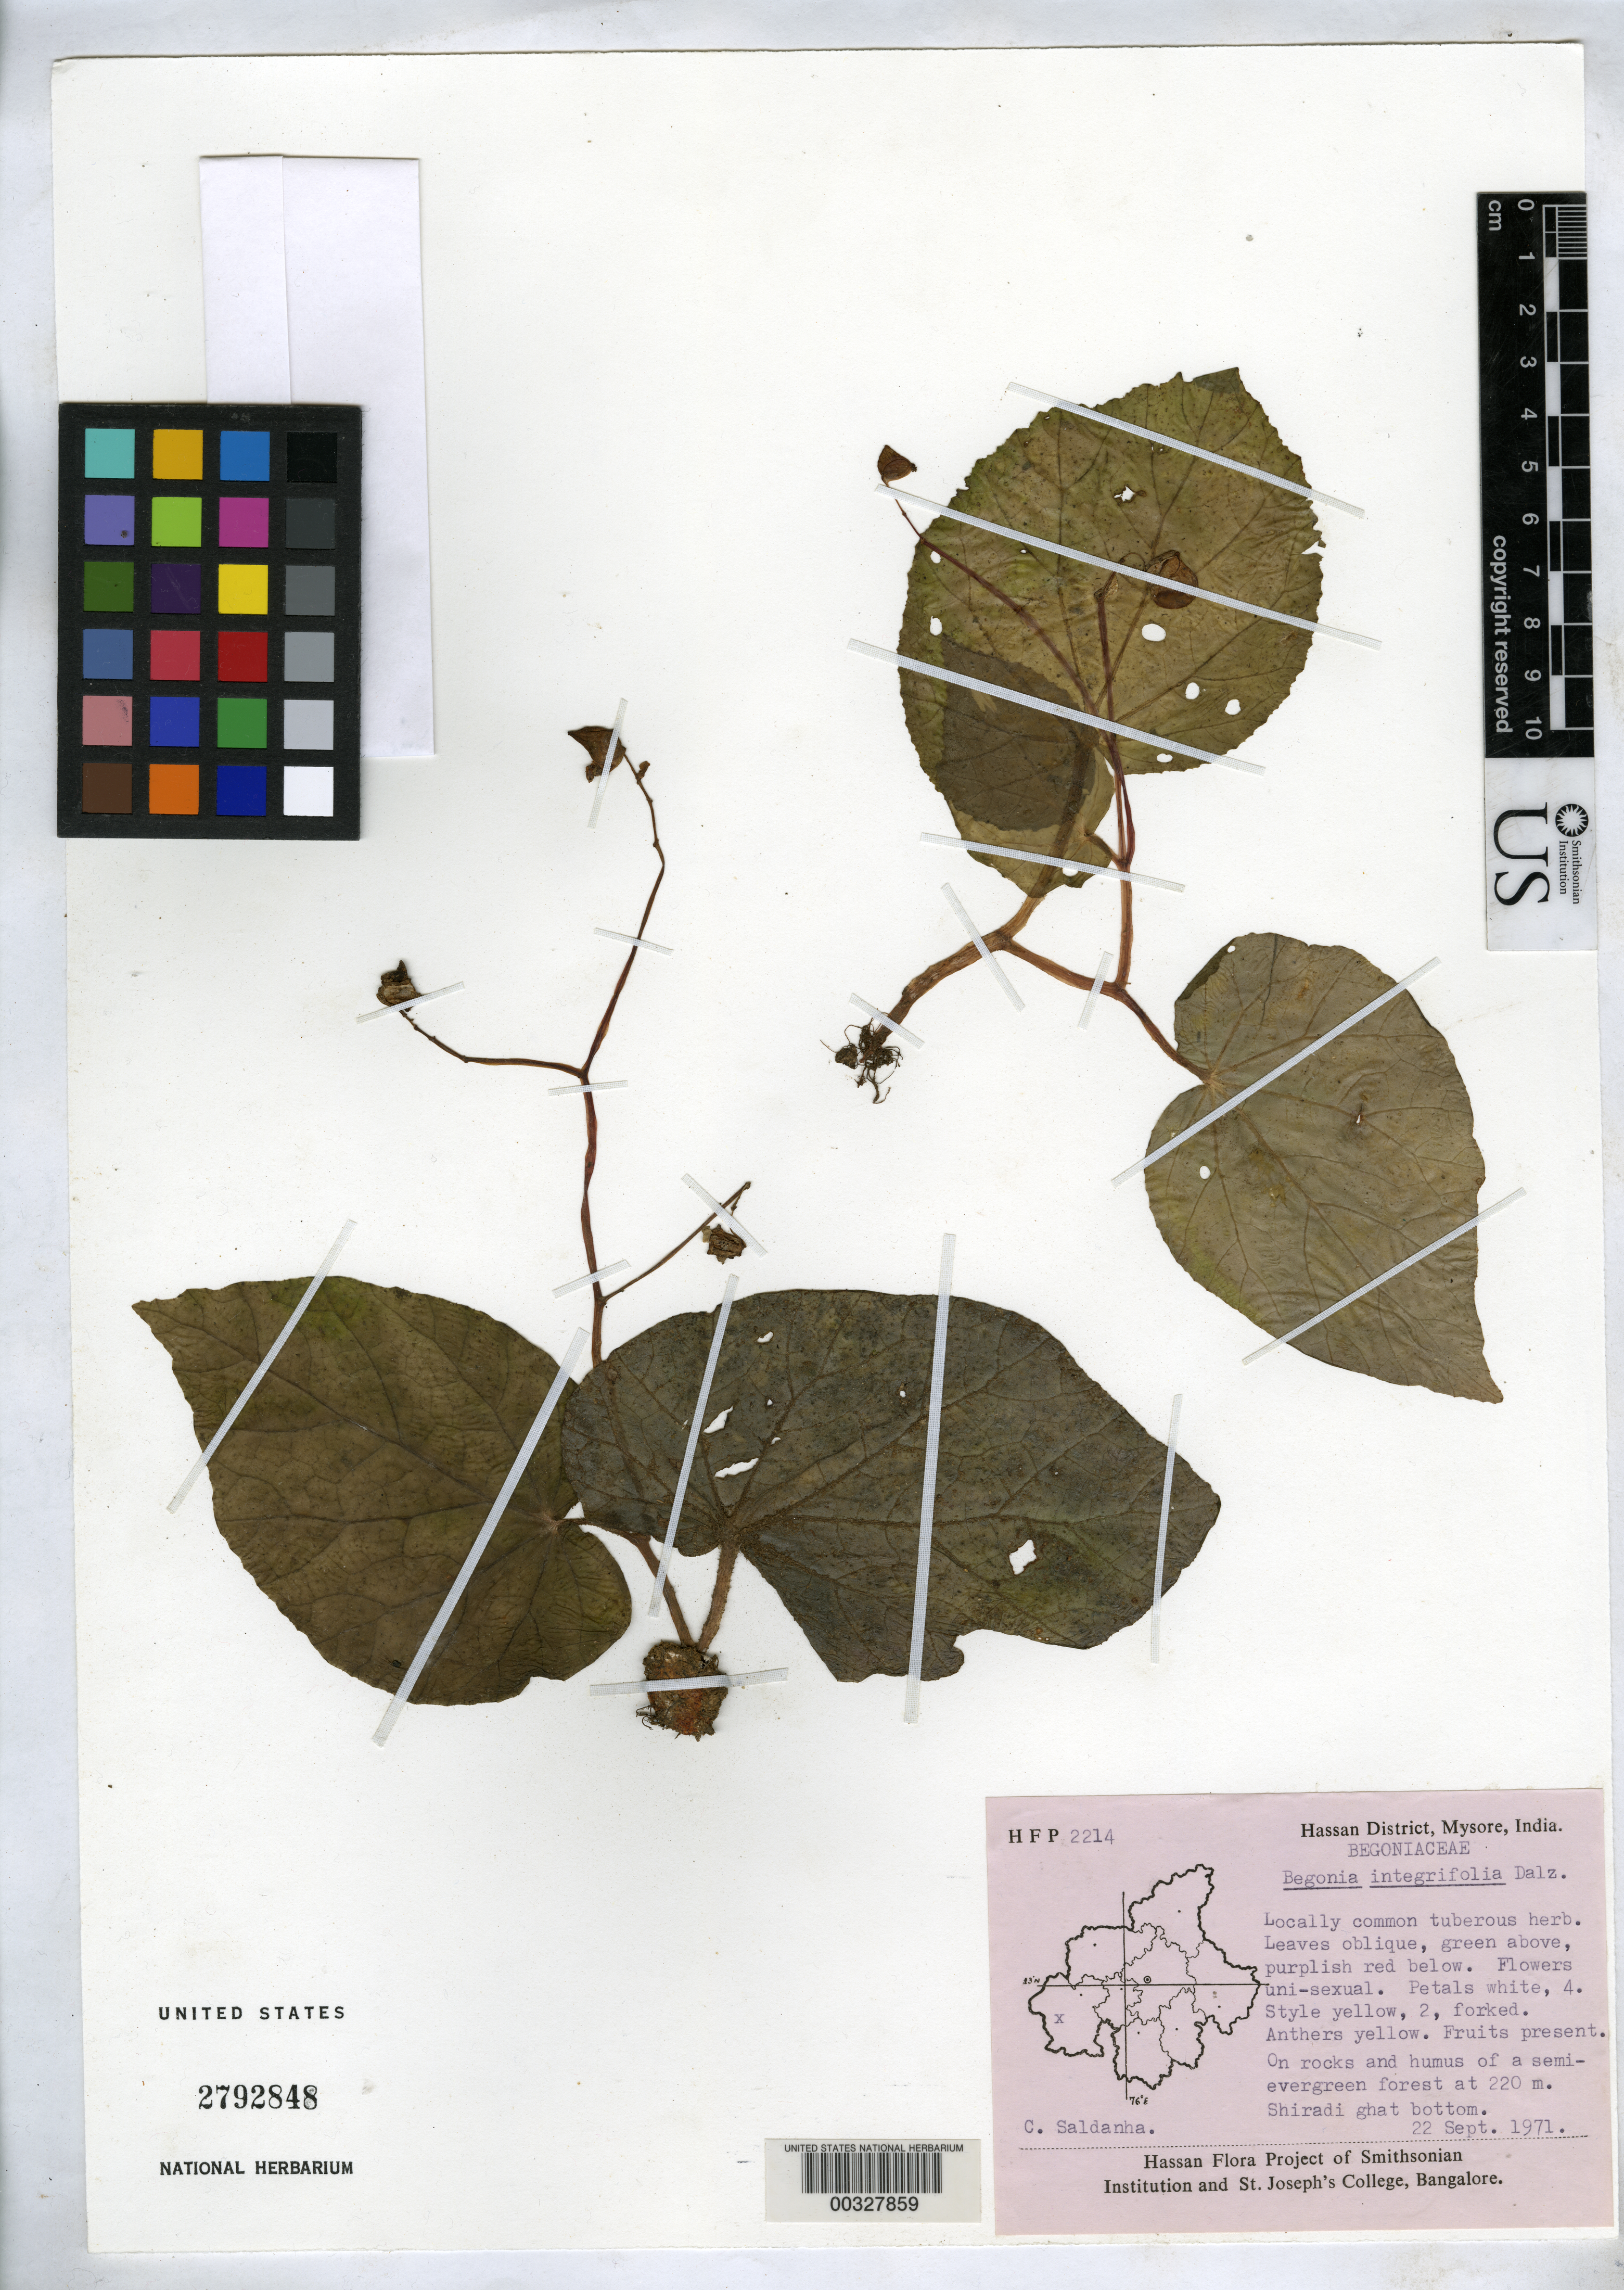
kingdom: Plantae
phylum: Tracheophyta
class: Magnoliopsida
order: Cucurbitales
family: Begoniaceae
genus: Begonia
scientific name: Begonia integrifolia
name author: Dalzell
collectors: C. J. Saldanha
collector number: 2214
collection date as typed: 22 Sep 1971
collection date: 1971-09-22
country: India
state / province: Karnataka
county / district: Hassan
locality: Shiradi ghat bottom, semievergreen forest, mysore state [mysore state = karnataka.]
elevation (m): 220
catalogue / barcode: US 2792848